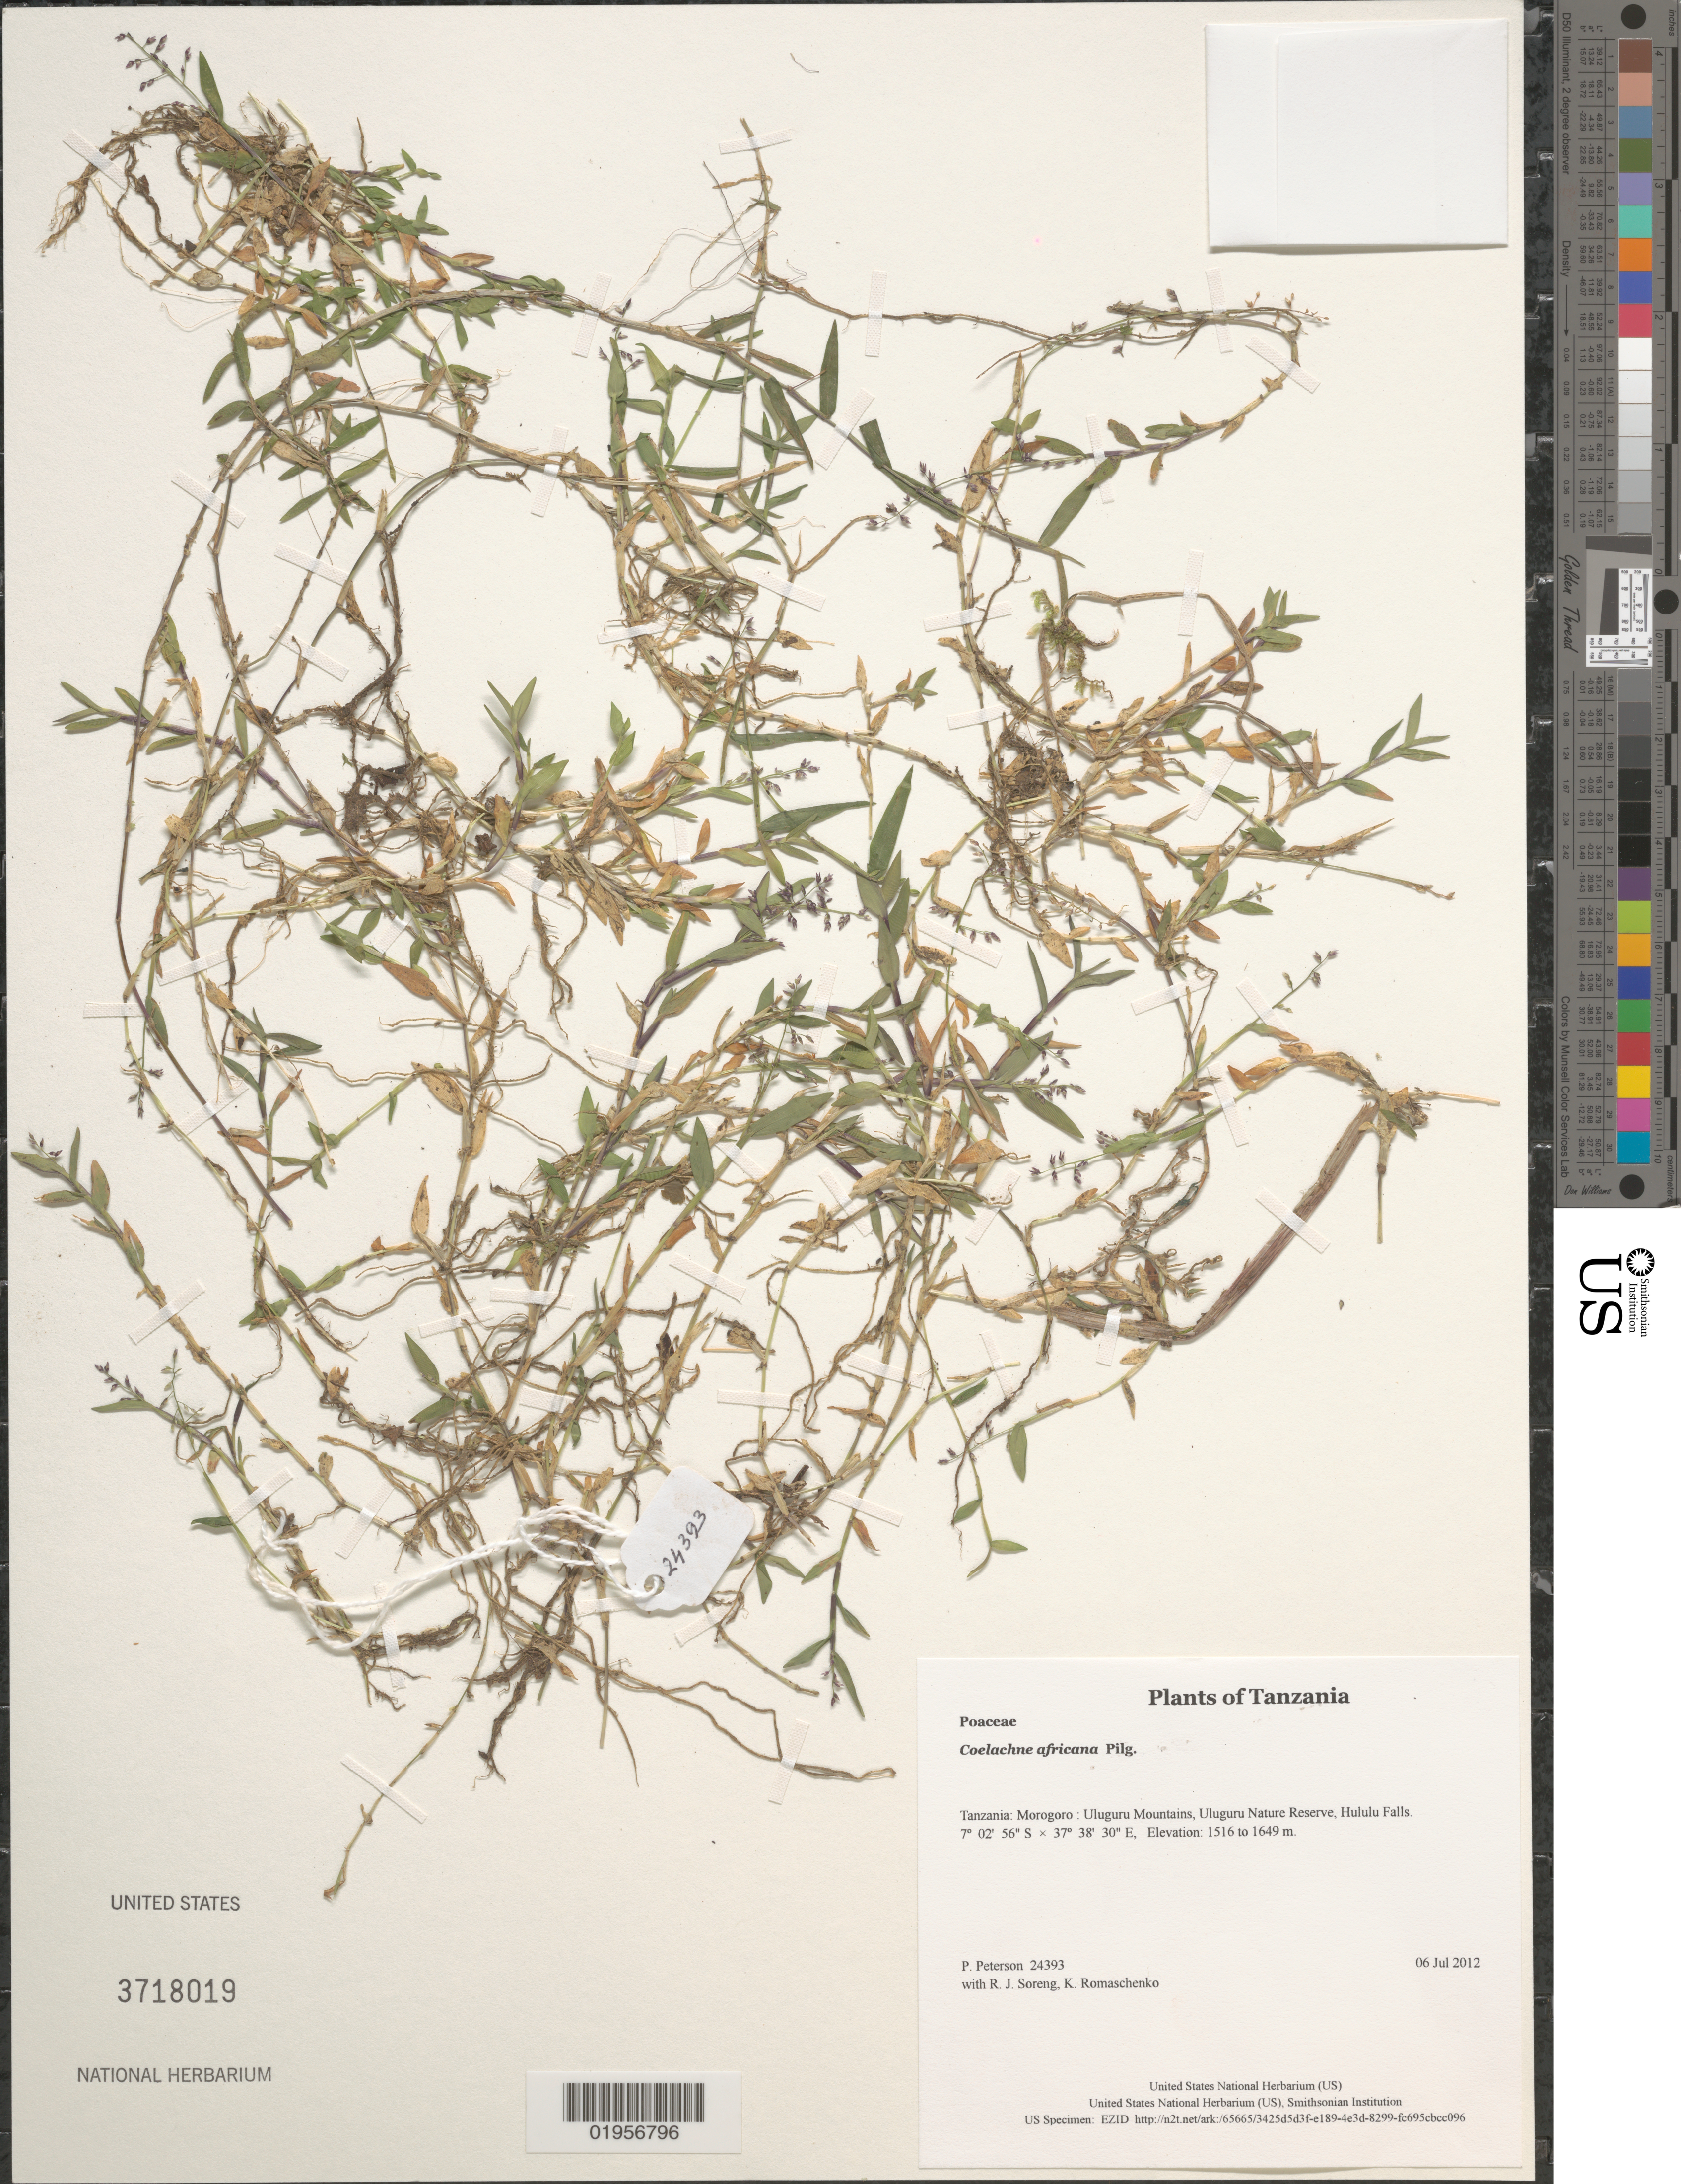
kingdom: Plantae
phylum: Tracheophyta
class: Liliopsida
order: Poales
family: Poaceae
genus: Coelachne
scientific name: Coelachne africana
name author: Pilg.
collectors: P. M. Peterson, R. J. Soreng & K. Romaschenko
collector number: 24393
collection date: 2012-07-06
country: Tanzania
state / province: Morogoro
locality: Uluguru Mountains, Uluguru Nature Reserve, Hululu Falls.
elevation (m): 1516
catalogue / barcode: US 3718019